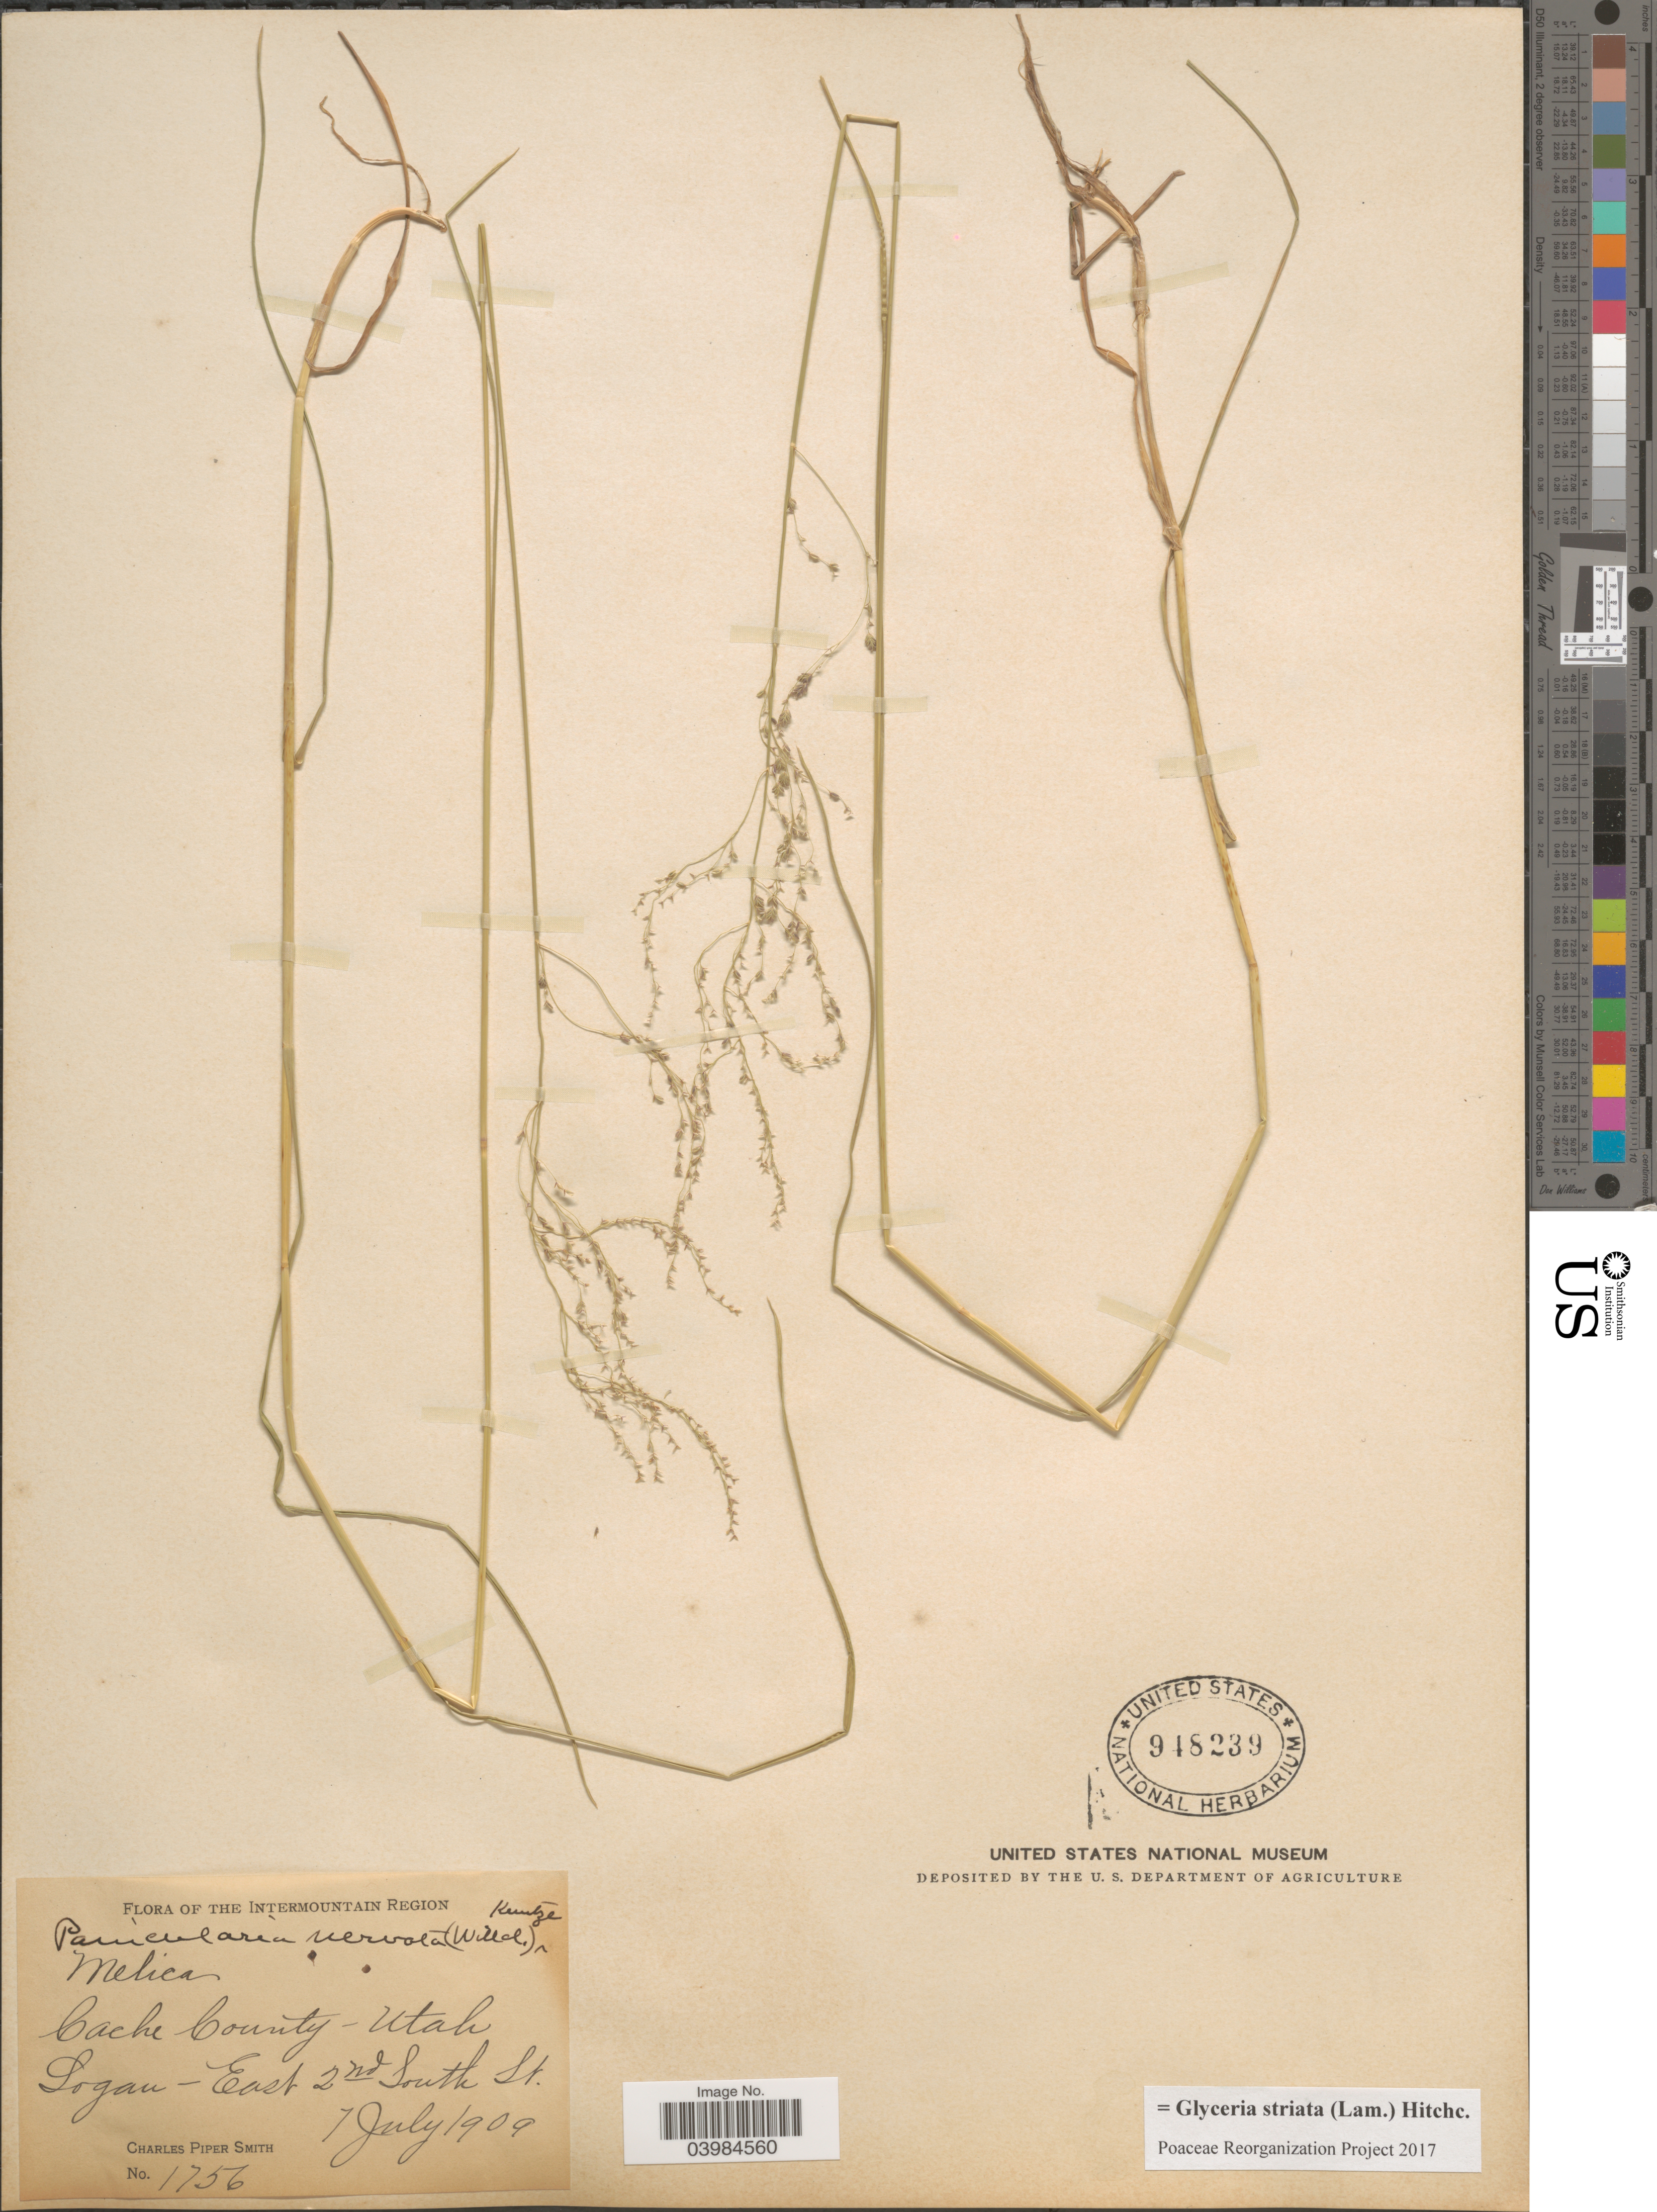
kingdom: Plantae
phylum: Tracheophyta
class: Liliopsida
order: Poales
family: Poaceae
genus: Glyceria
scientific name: Glyceria striata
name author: (Lam.) Hitchc.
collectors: C. P. Smith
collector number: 1756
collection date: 1909-07-07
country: United States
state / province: Utah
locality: Intermountain Region. Cache County - Logan - East 2nd South St.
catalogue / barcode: US 948239